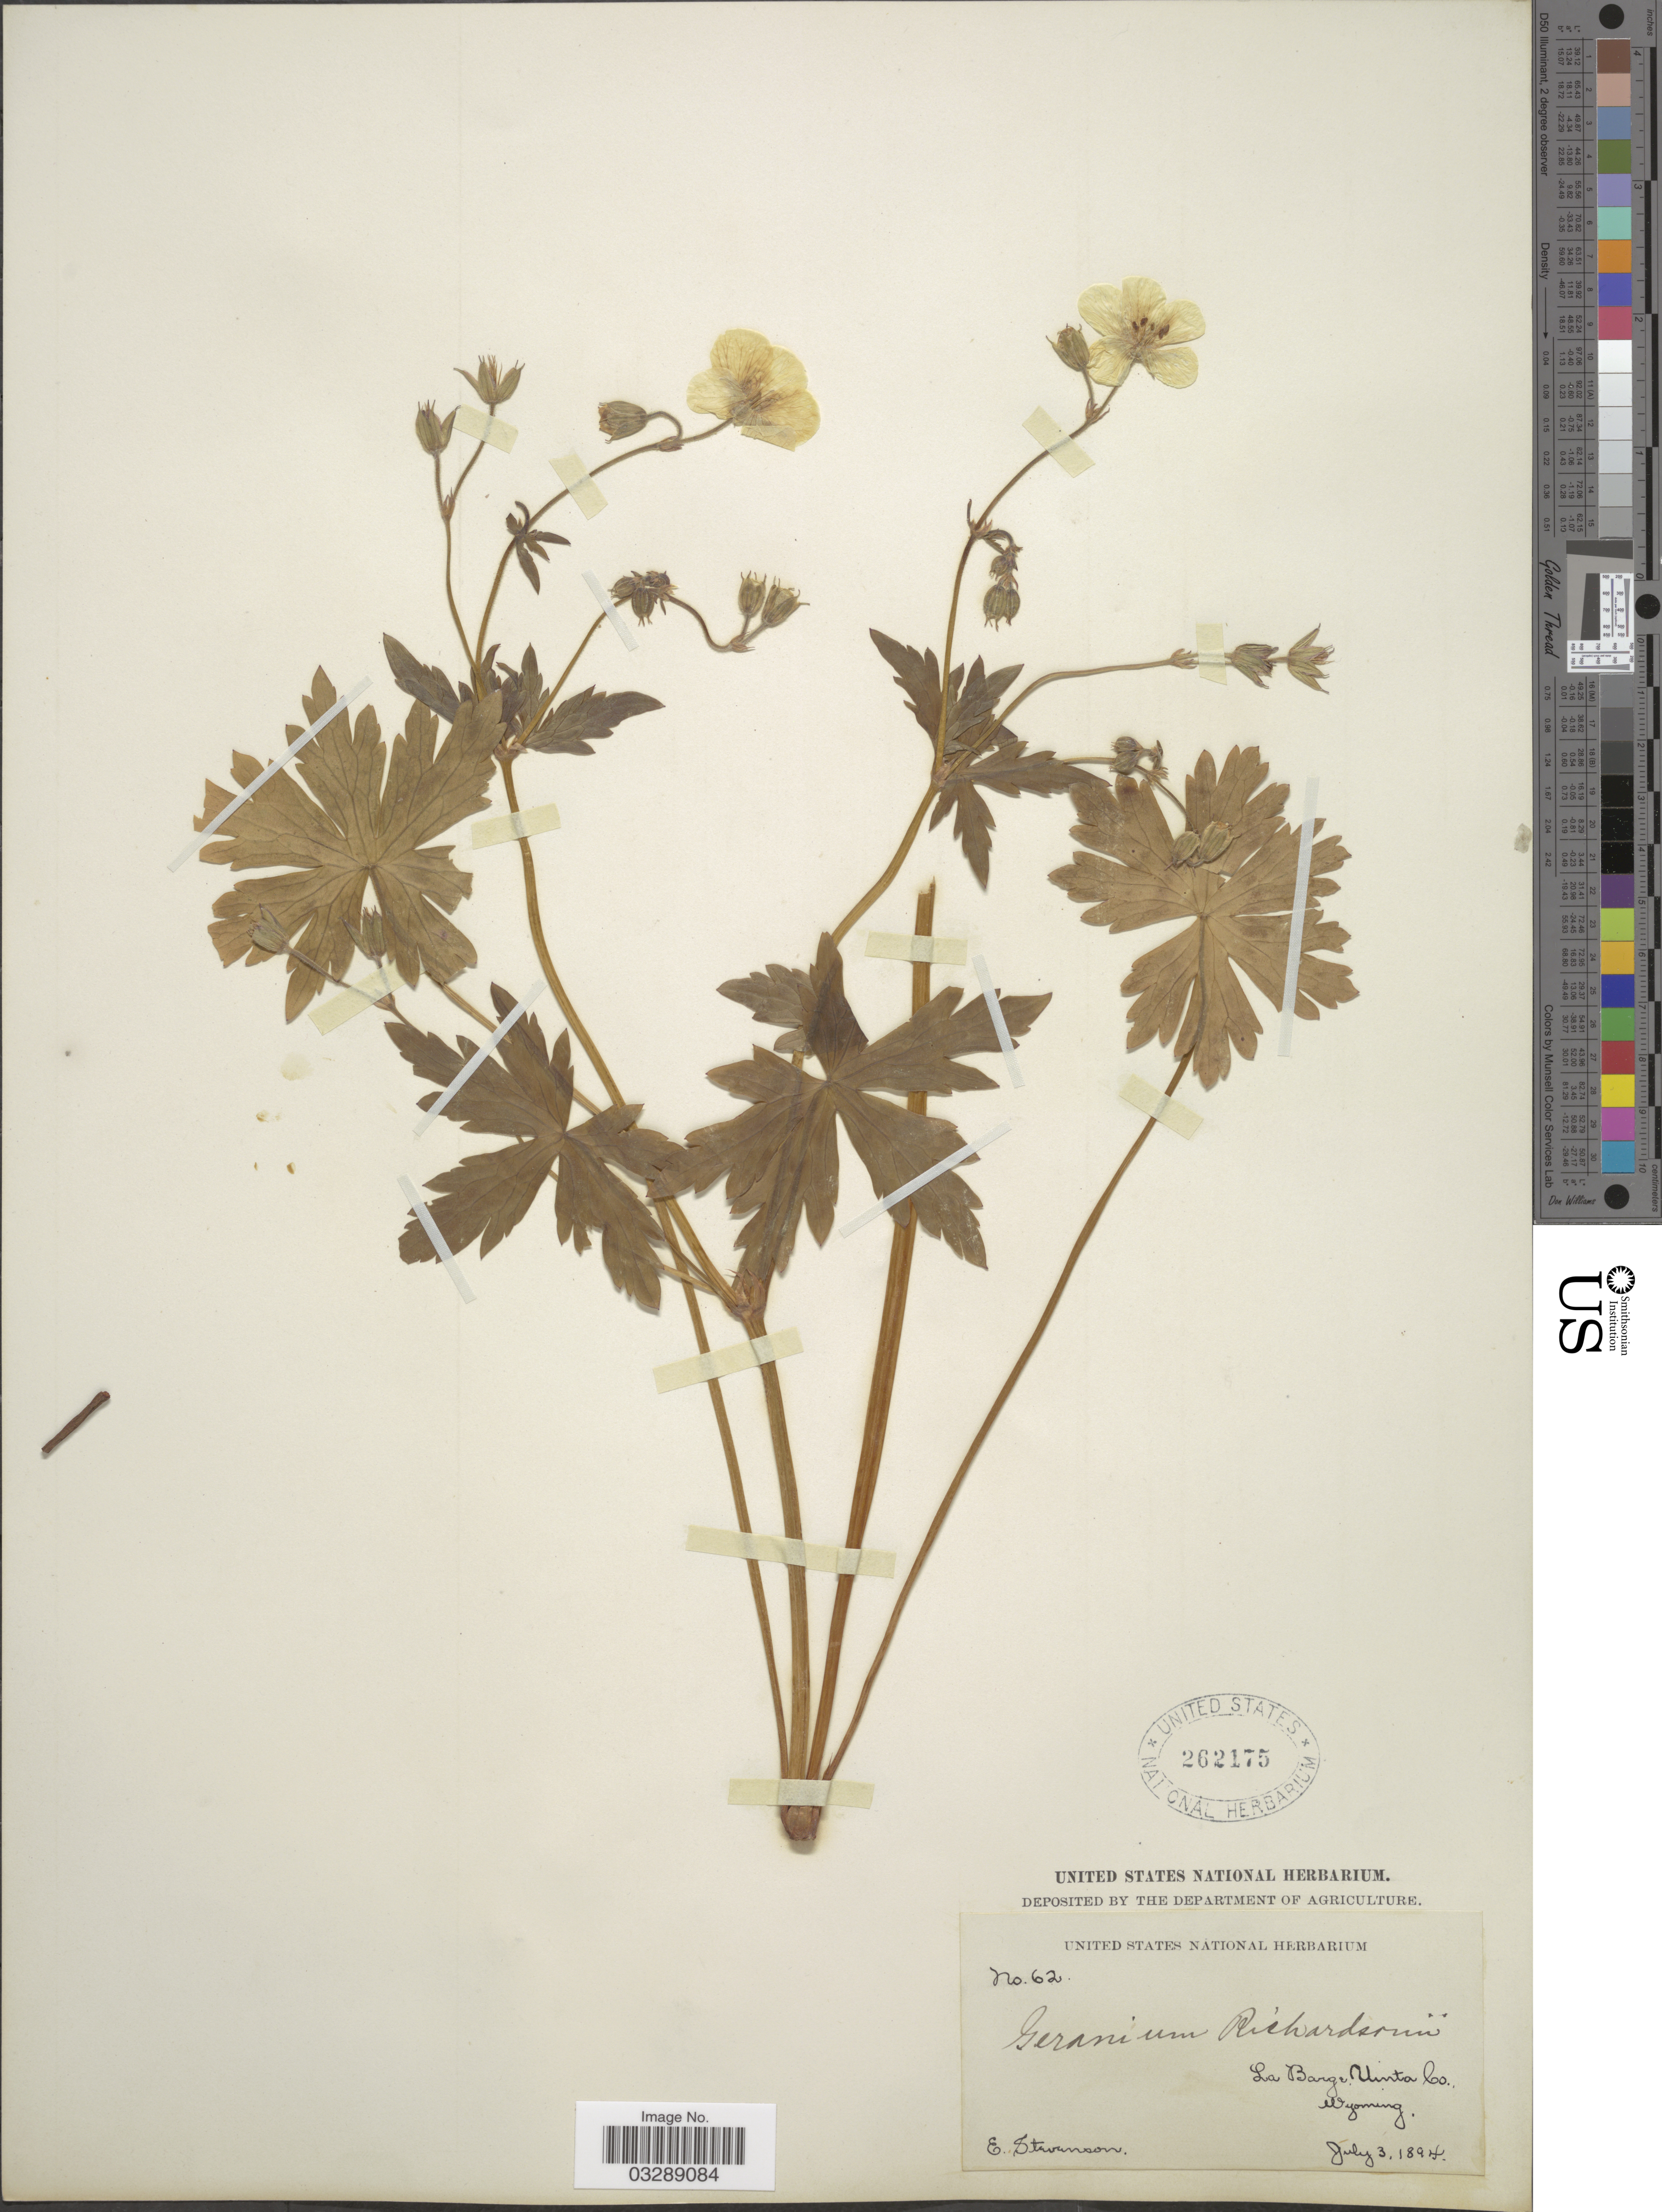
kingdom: Plantae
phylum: Tracheophyta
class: Magnoliopsida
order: Geraniales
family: Geraniaceae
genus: Geranium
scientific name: Geranium richardsonii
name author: Fisch. & Trautv.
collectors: E. Stevenson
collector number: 62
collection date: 1894-07-03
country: United States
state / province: Wyoming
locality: La Barge, Uinta Co.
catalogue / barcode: US 262175